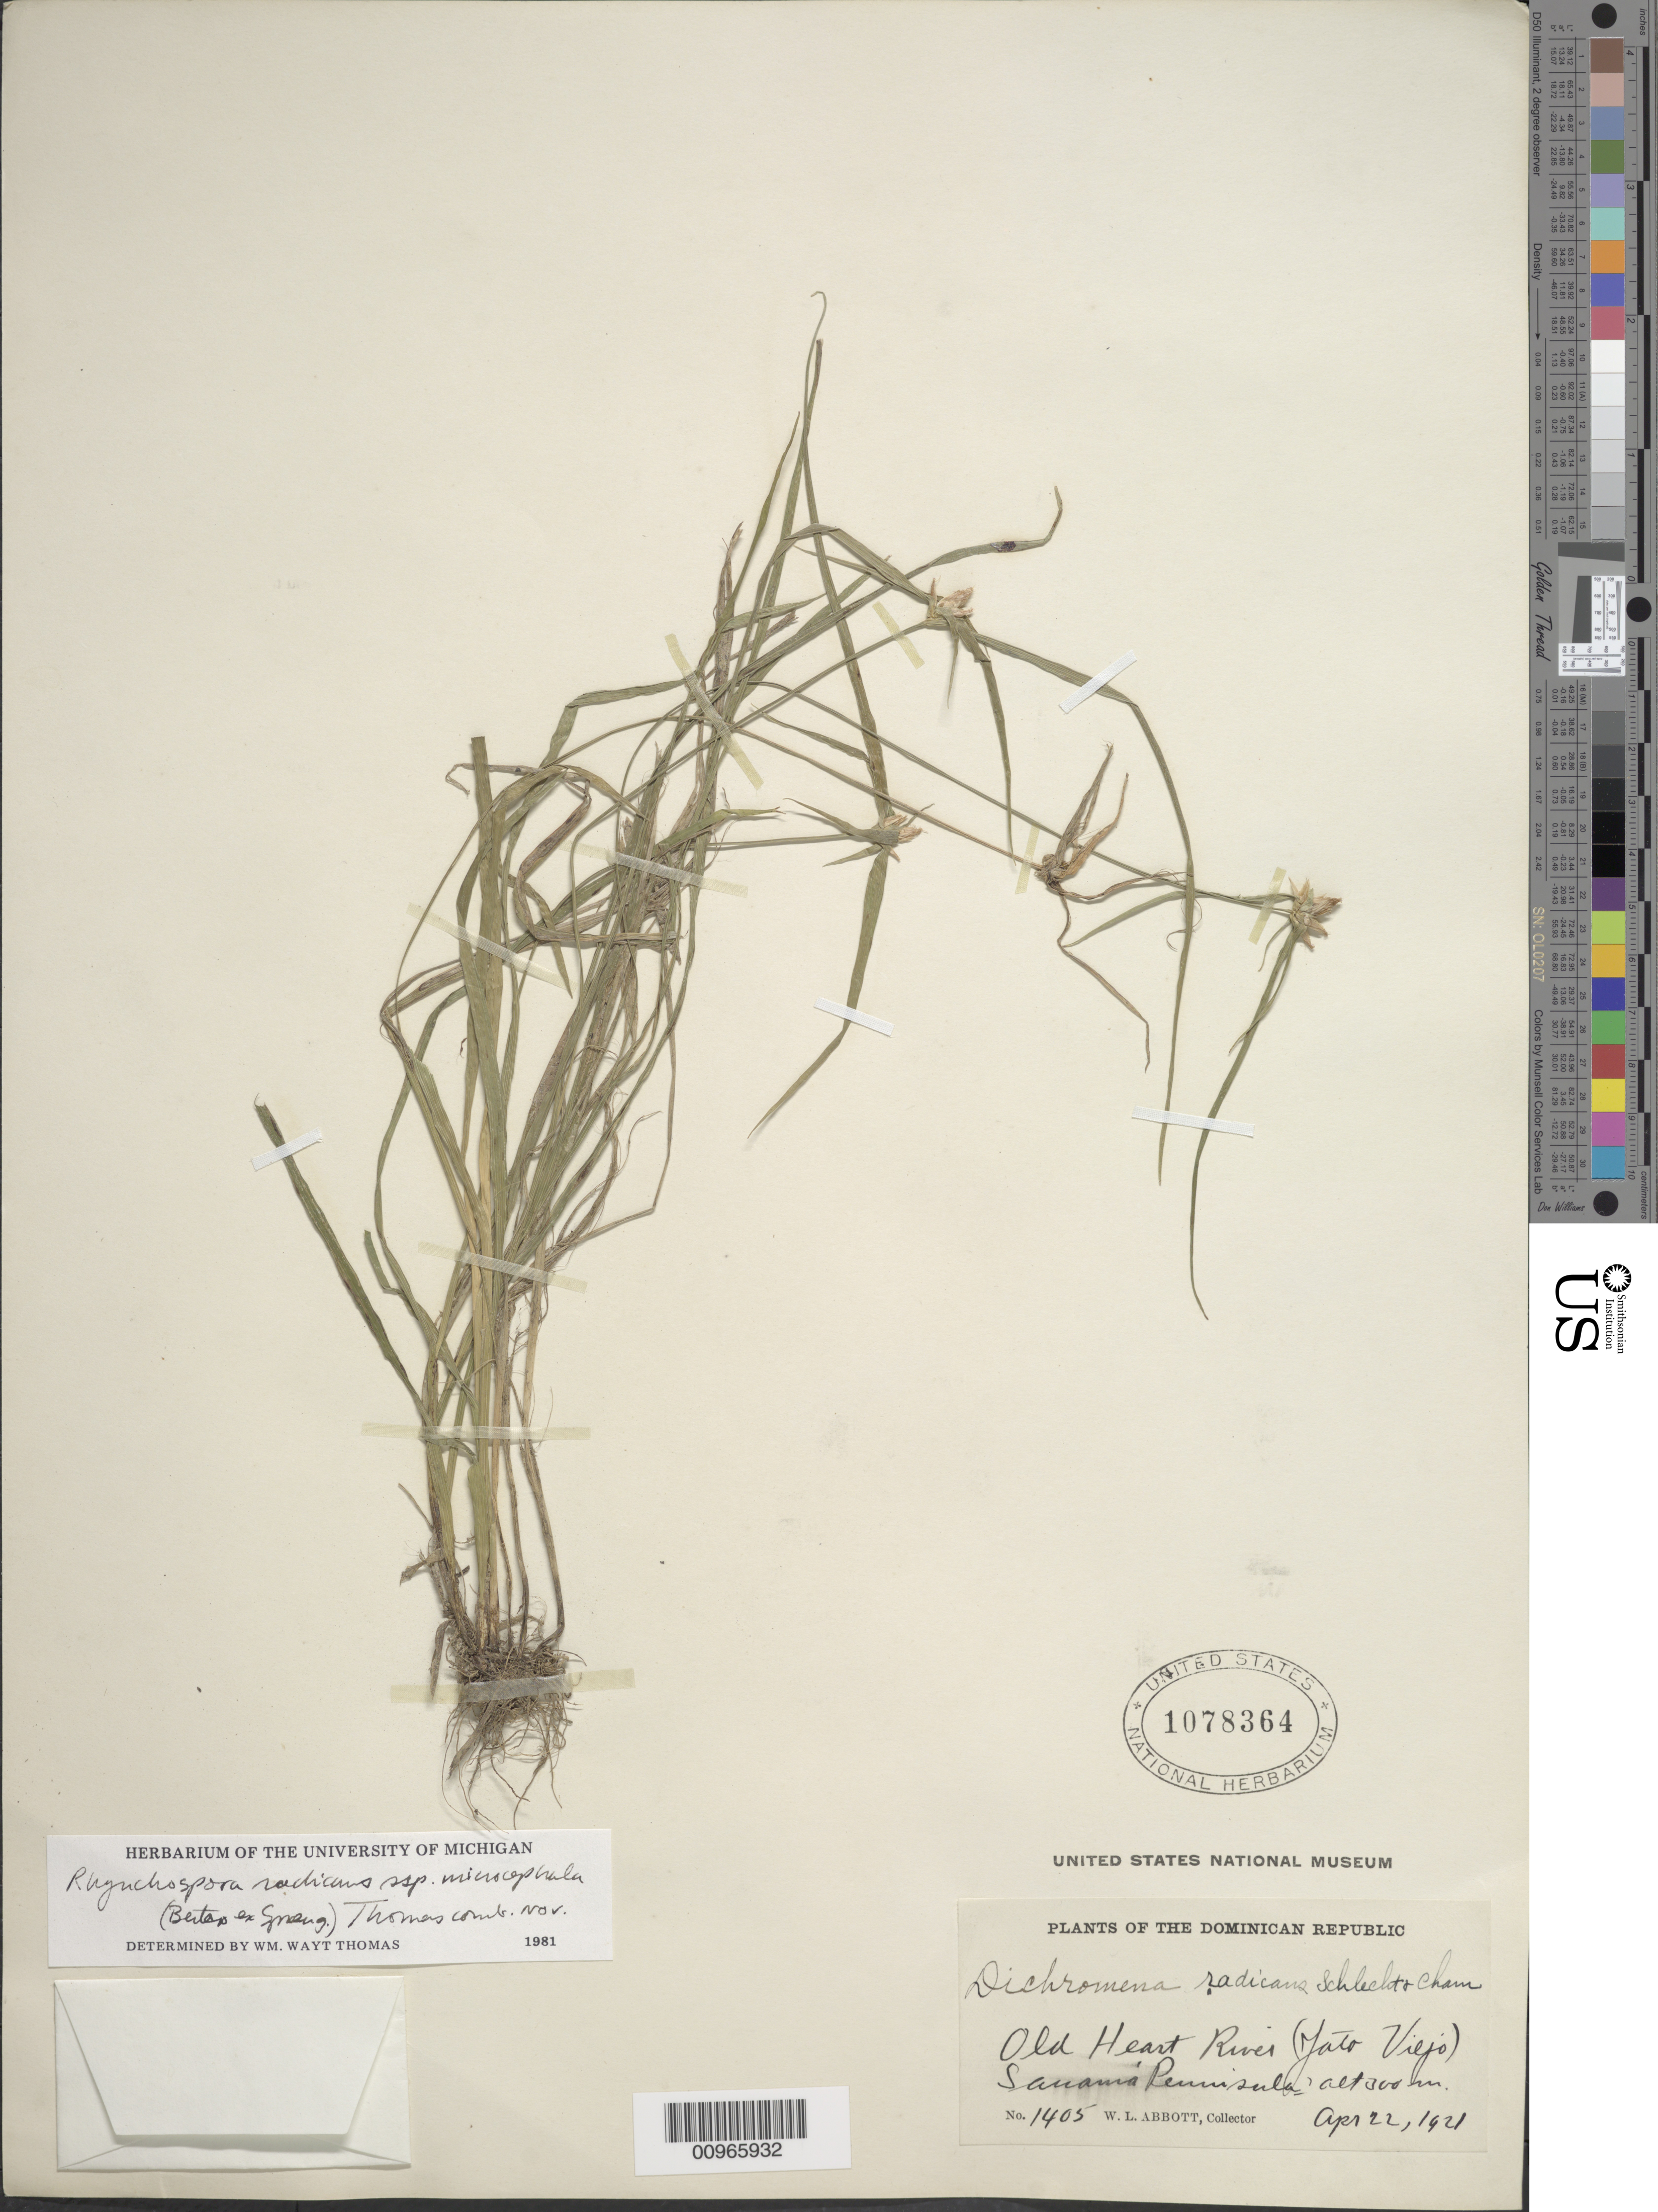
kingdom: Plantae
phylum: Tracheophyta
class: Liliopsida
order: Poales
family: Cyperaceae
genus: Rhynchospora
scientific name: Rhynchospora radicans subsp. microcephala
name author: (Bertero ex Spreng.) W.W. Thomas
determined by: Thomas, W. W., (NY), New York Botanical Garden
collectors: W. L. Abbott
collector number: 1405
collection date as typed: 22 Apr 1921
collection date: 1921-04-22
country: Dominican Republic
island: Hispaniola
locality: Old Heart River (Jato Viejo), Samaná Peninsula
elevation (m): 300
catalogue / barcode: US 1078364